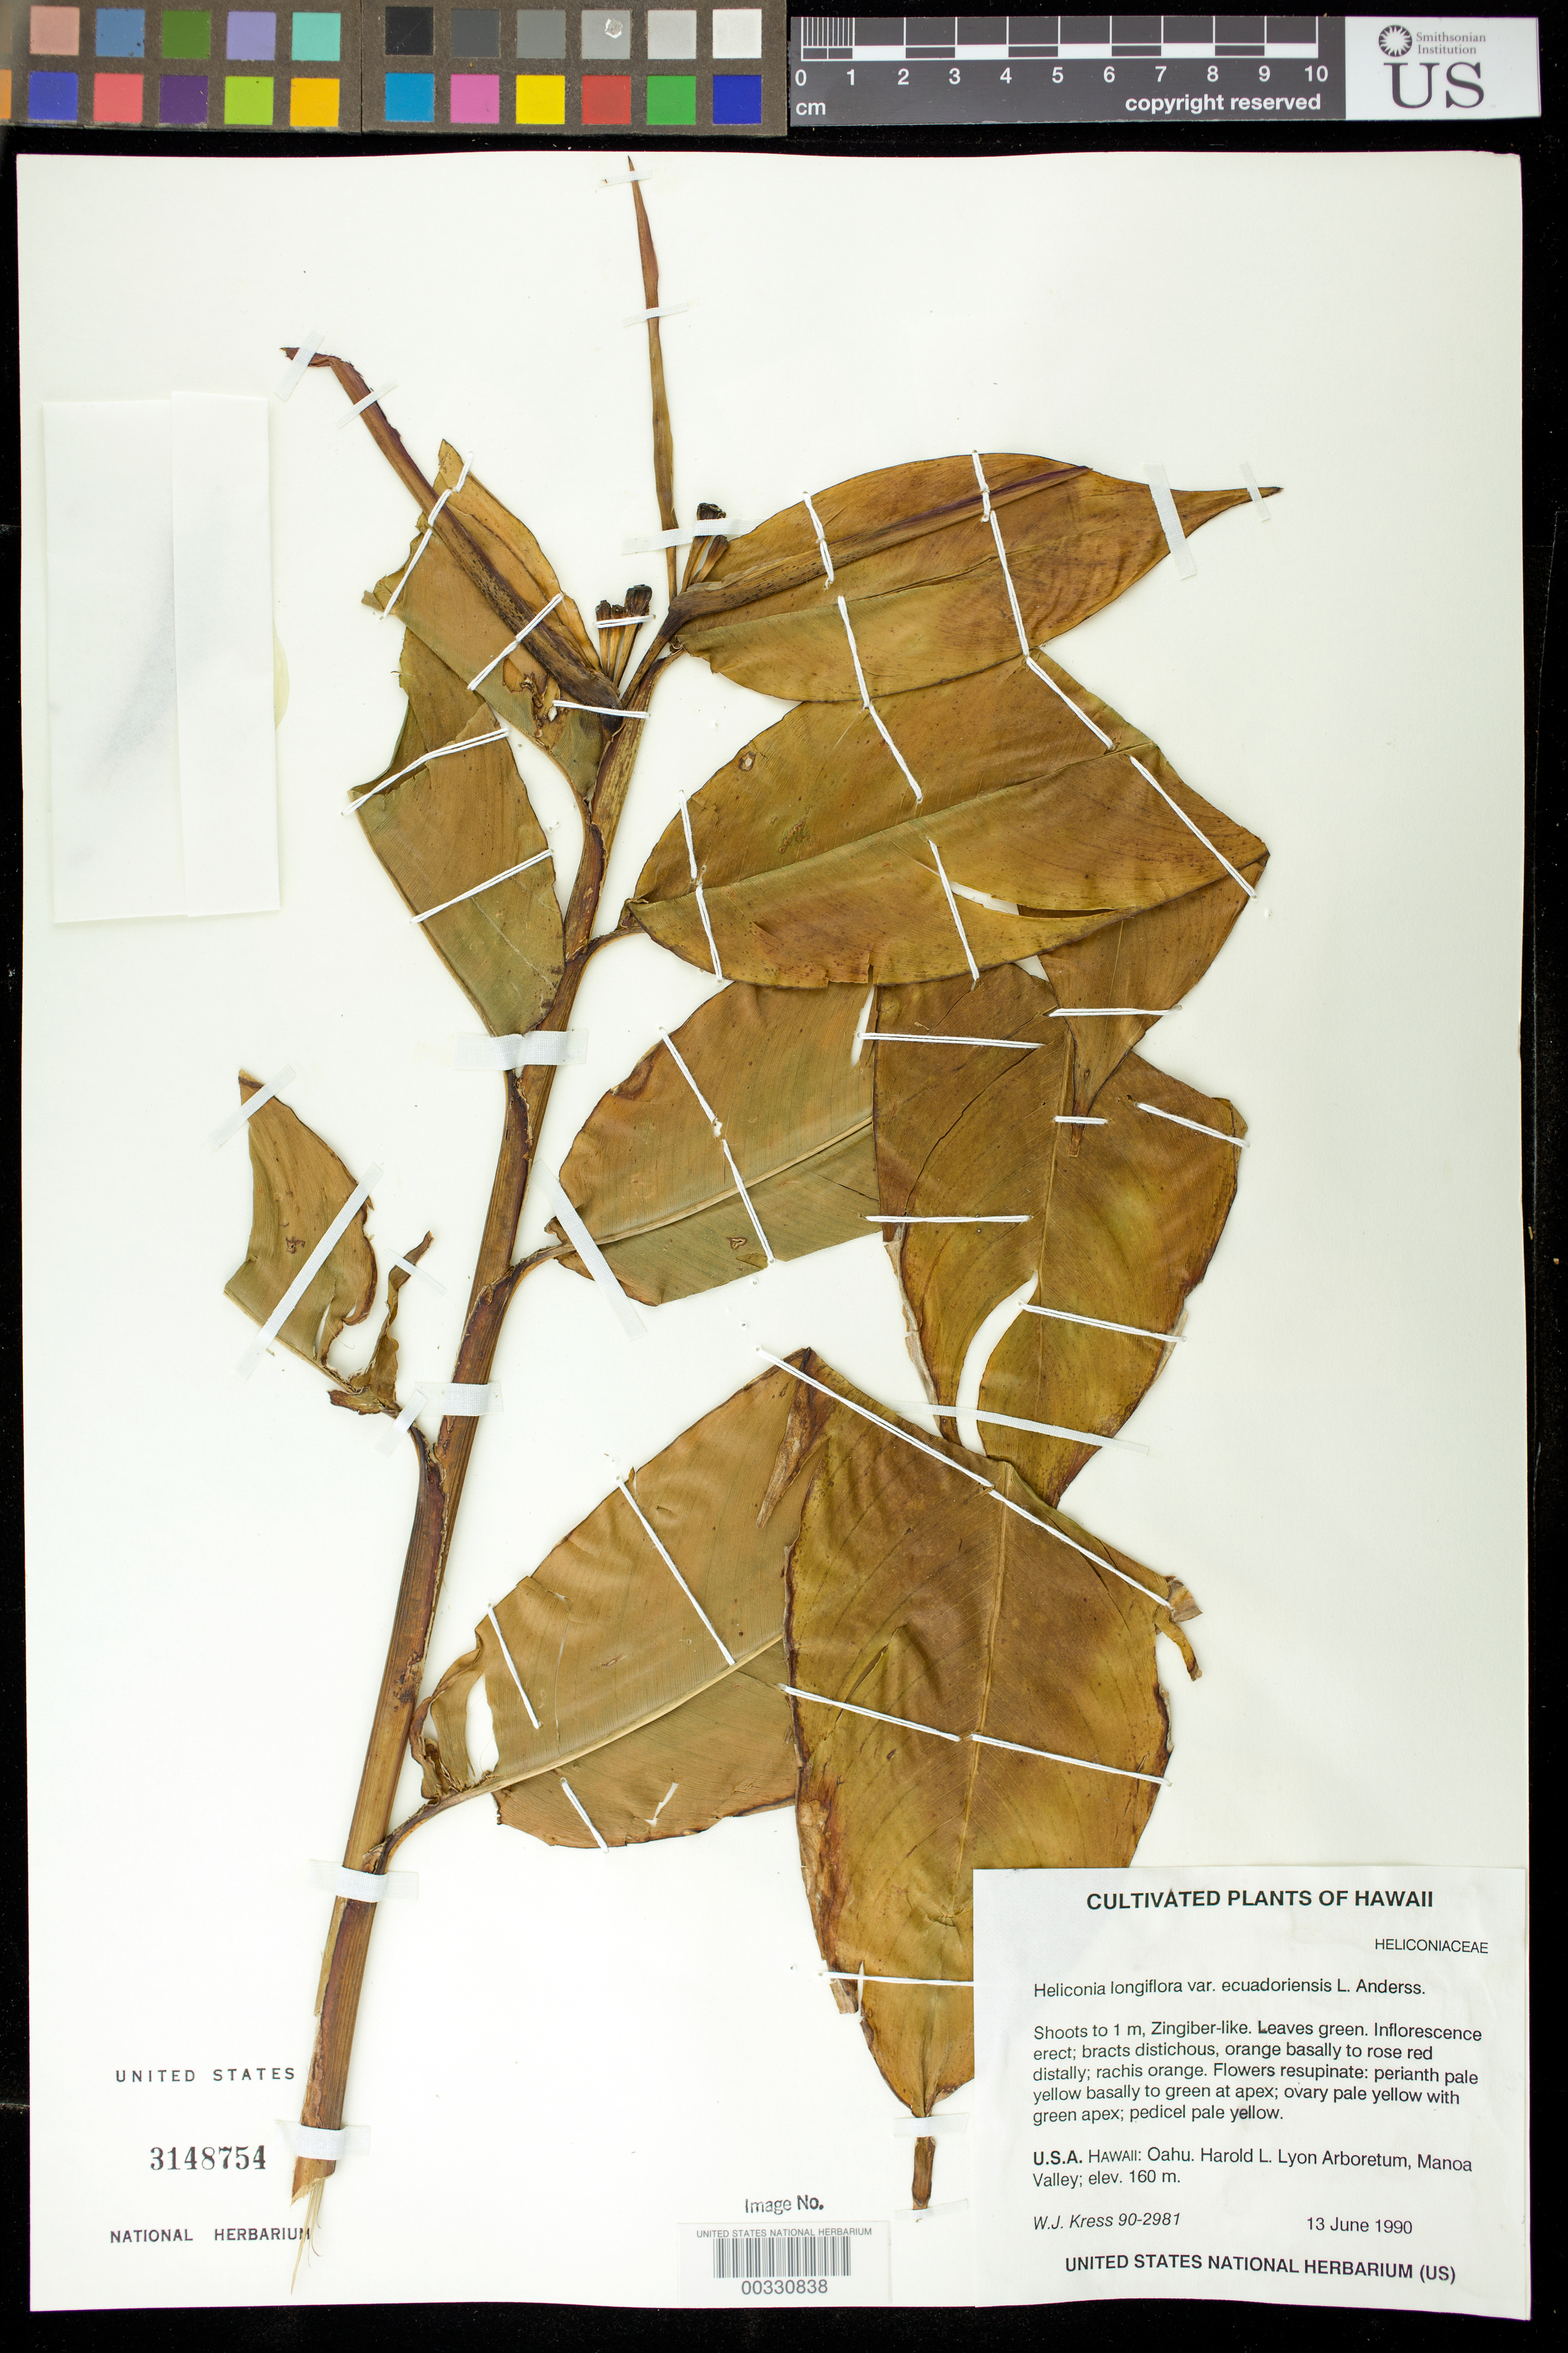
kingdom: Plantae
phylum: Tracheophyta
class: Liliopsida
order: Zingiberales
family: Heliconiaceae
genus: Heliconia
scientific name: Heliconia longiflora var. ecuadoriensis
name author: R.R. Sm.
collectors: W. J. Kress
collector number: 90-2981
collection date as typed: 13 Jun 1990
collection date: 1990-06-13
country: United States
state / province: Hawaii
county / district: Honolulu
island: Oahu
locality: Lyon Arboretum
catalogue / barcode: US 3148754